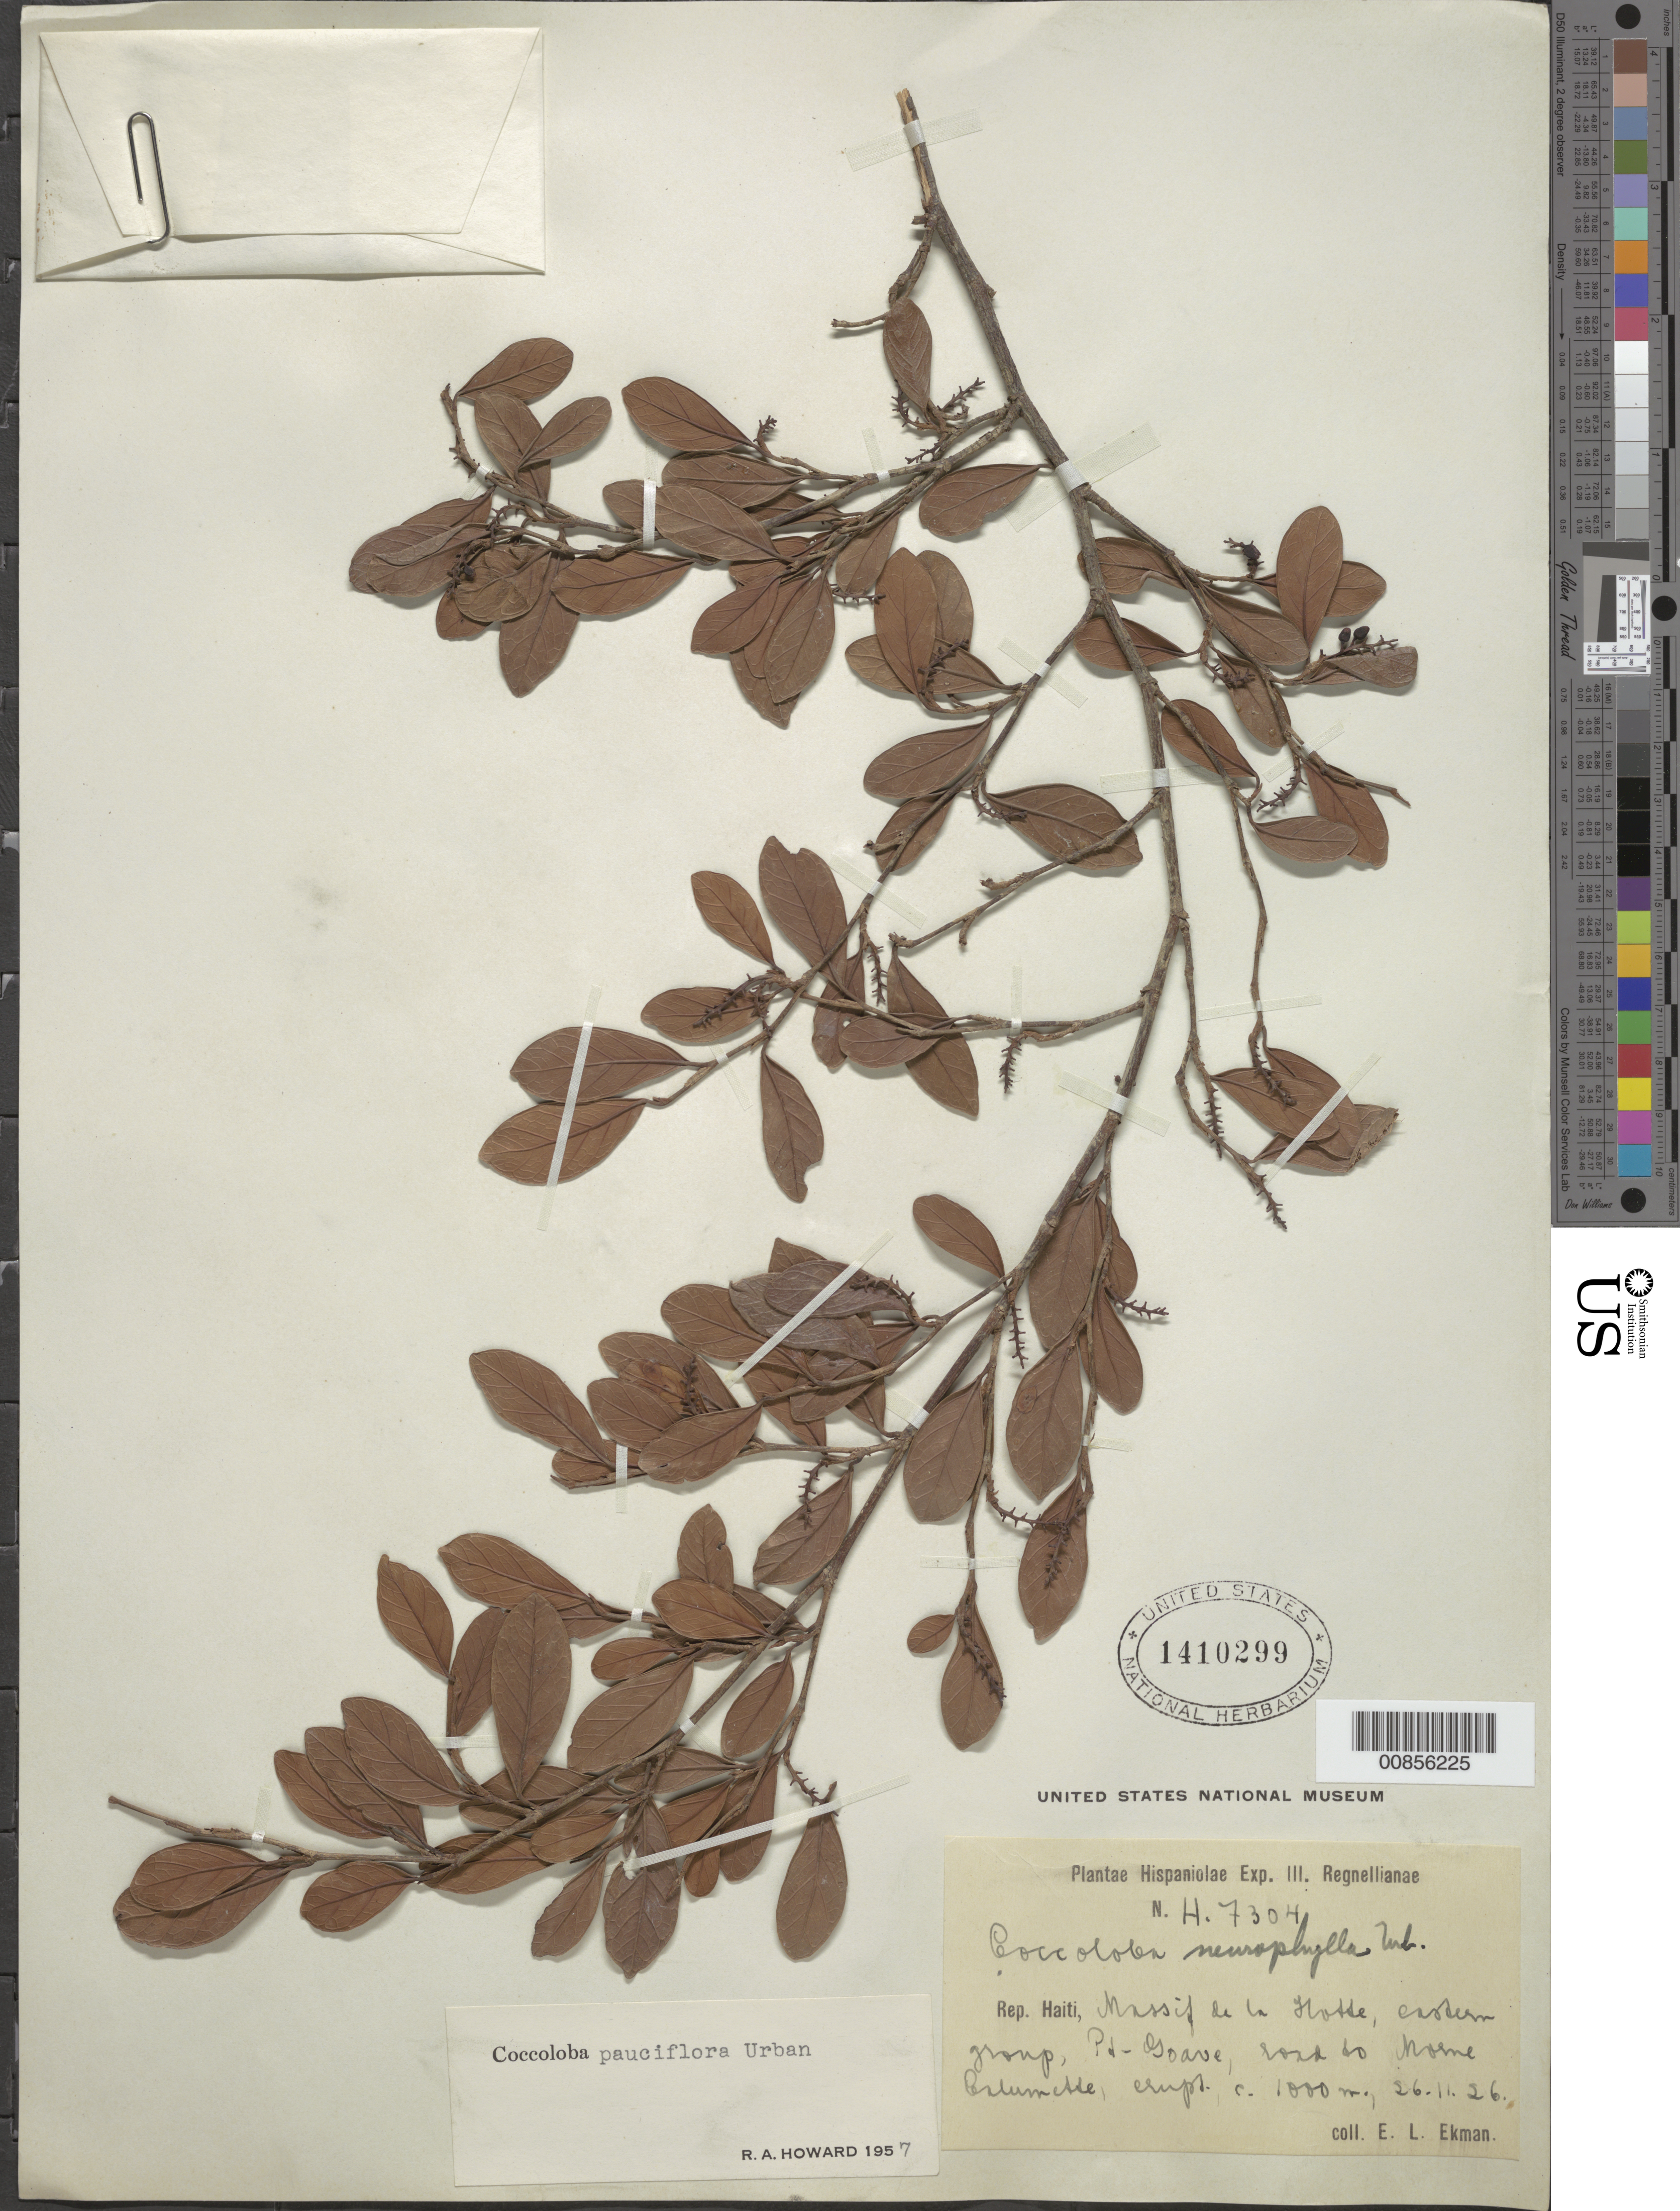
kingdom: Plantae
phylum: Tracheophyta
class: Magnoliopsida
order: Caryophyllales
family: Polygonaceae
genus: Coccoloba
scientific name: Coccoloba pauciflora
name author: Urb.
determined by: Howard, R. A.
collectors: E. L. Ekman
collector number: H 7304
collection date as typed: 26 Nov 1926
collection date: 1926-11-26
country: Haiti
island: Hispaniola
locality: Massif de la Hotte, eastern group, Pt.-Goave, road to Morne Calumette.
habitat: Erupt.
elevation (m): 1000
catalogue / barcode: US 1410299